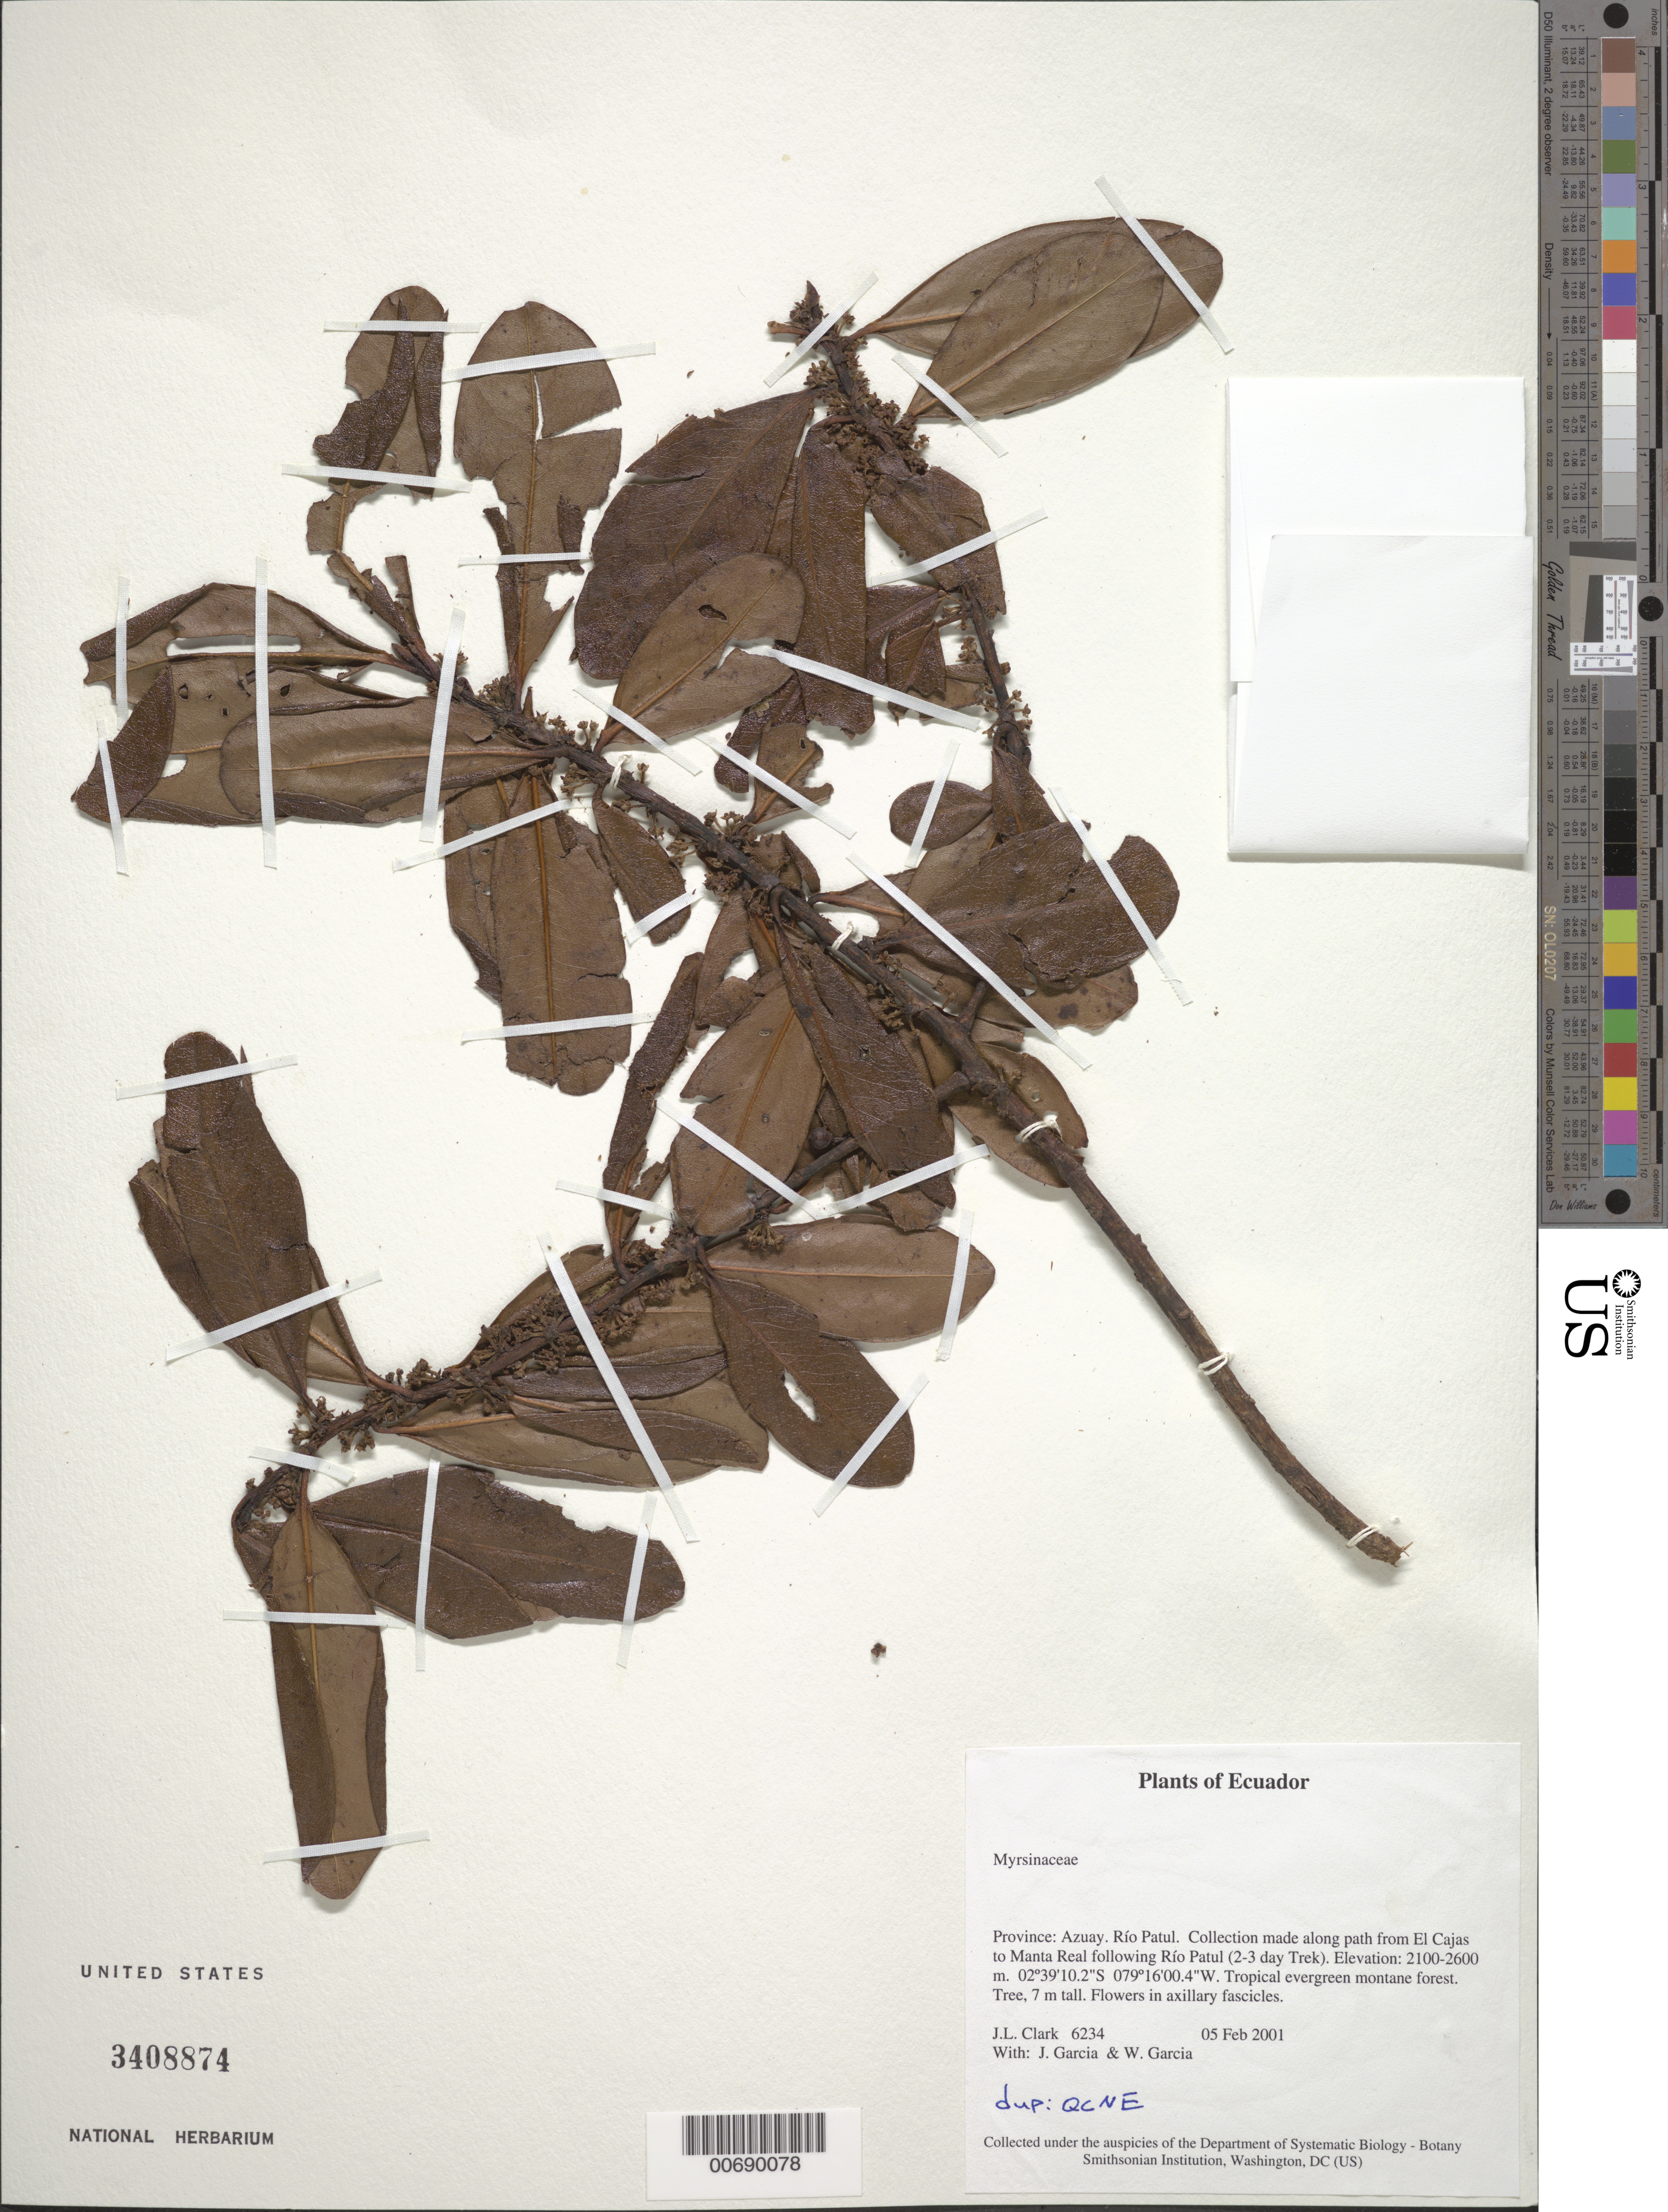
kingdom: Plantae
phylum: Tracheophyta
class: Magnoliopsida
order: Ericales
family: Primulaceae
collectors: J. L. Clark, J. Garcia & W. Garcia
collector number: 6234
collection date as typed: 05 Feb 2001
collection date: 2001-02-05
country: Ecuador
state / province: Azuay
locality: Río Patul. Collection made along path from El Cajas to Manta Real following Río Patul (2-3 day Trek).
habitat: Tropical evergreen montane forest.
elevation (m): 2100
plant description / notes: QCNE, US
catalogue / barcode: US 3408874